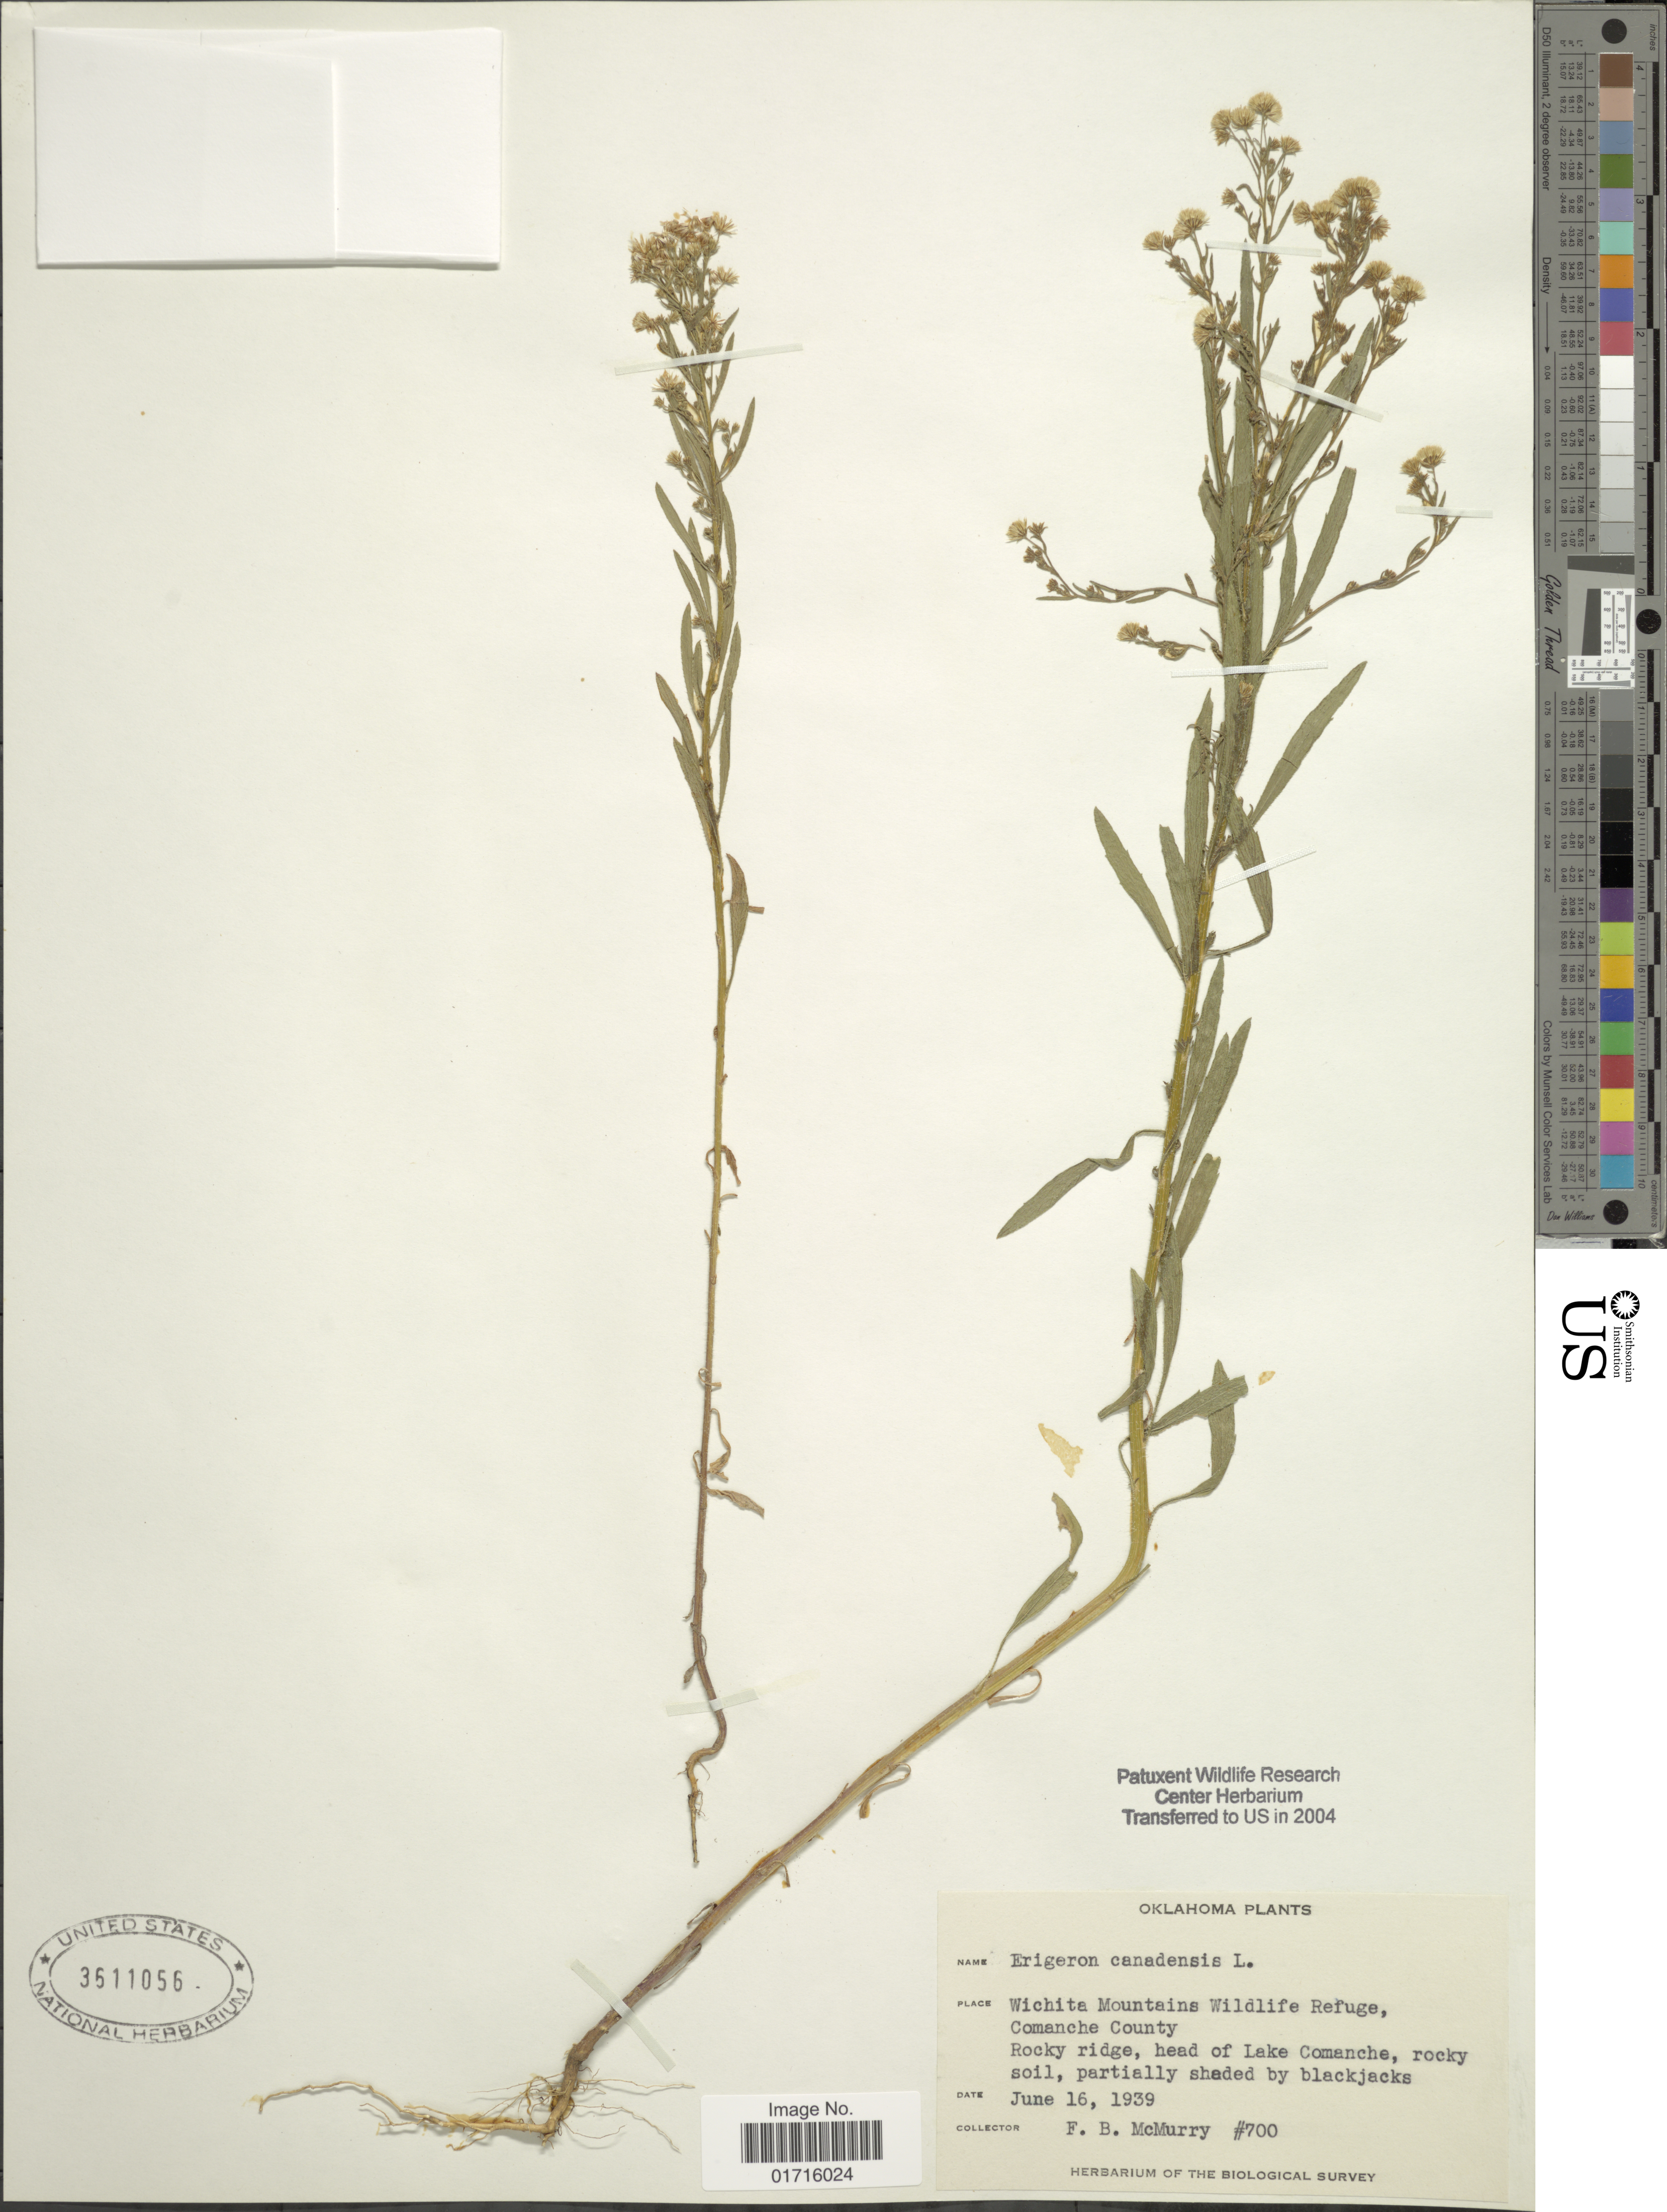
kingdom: Plantae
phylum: Tracheophyta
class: Magnoliopsida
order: Asterales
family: Asteraceae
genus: Conyza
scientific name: Conyza canadensis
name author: (L.) Cronq.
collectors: F. B. McMurry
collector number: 700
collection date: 1939-06-16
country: United States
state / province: Oklahoma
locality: Wichita Mountains Wildlife Refuge, Comanche County. Rocky ridge, head of Lake Comanche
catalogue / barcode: US 3611056